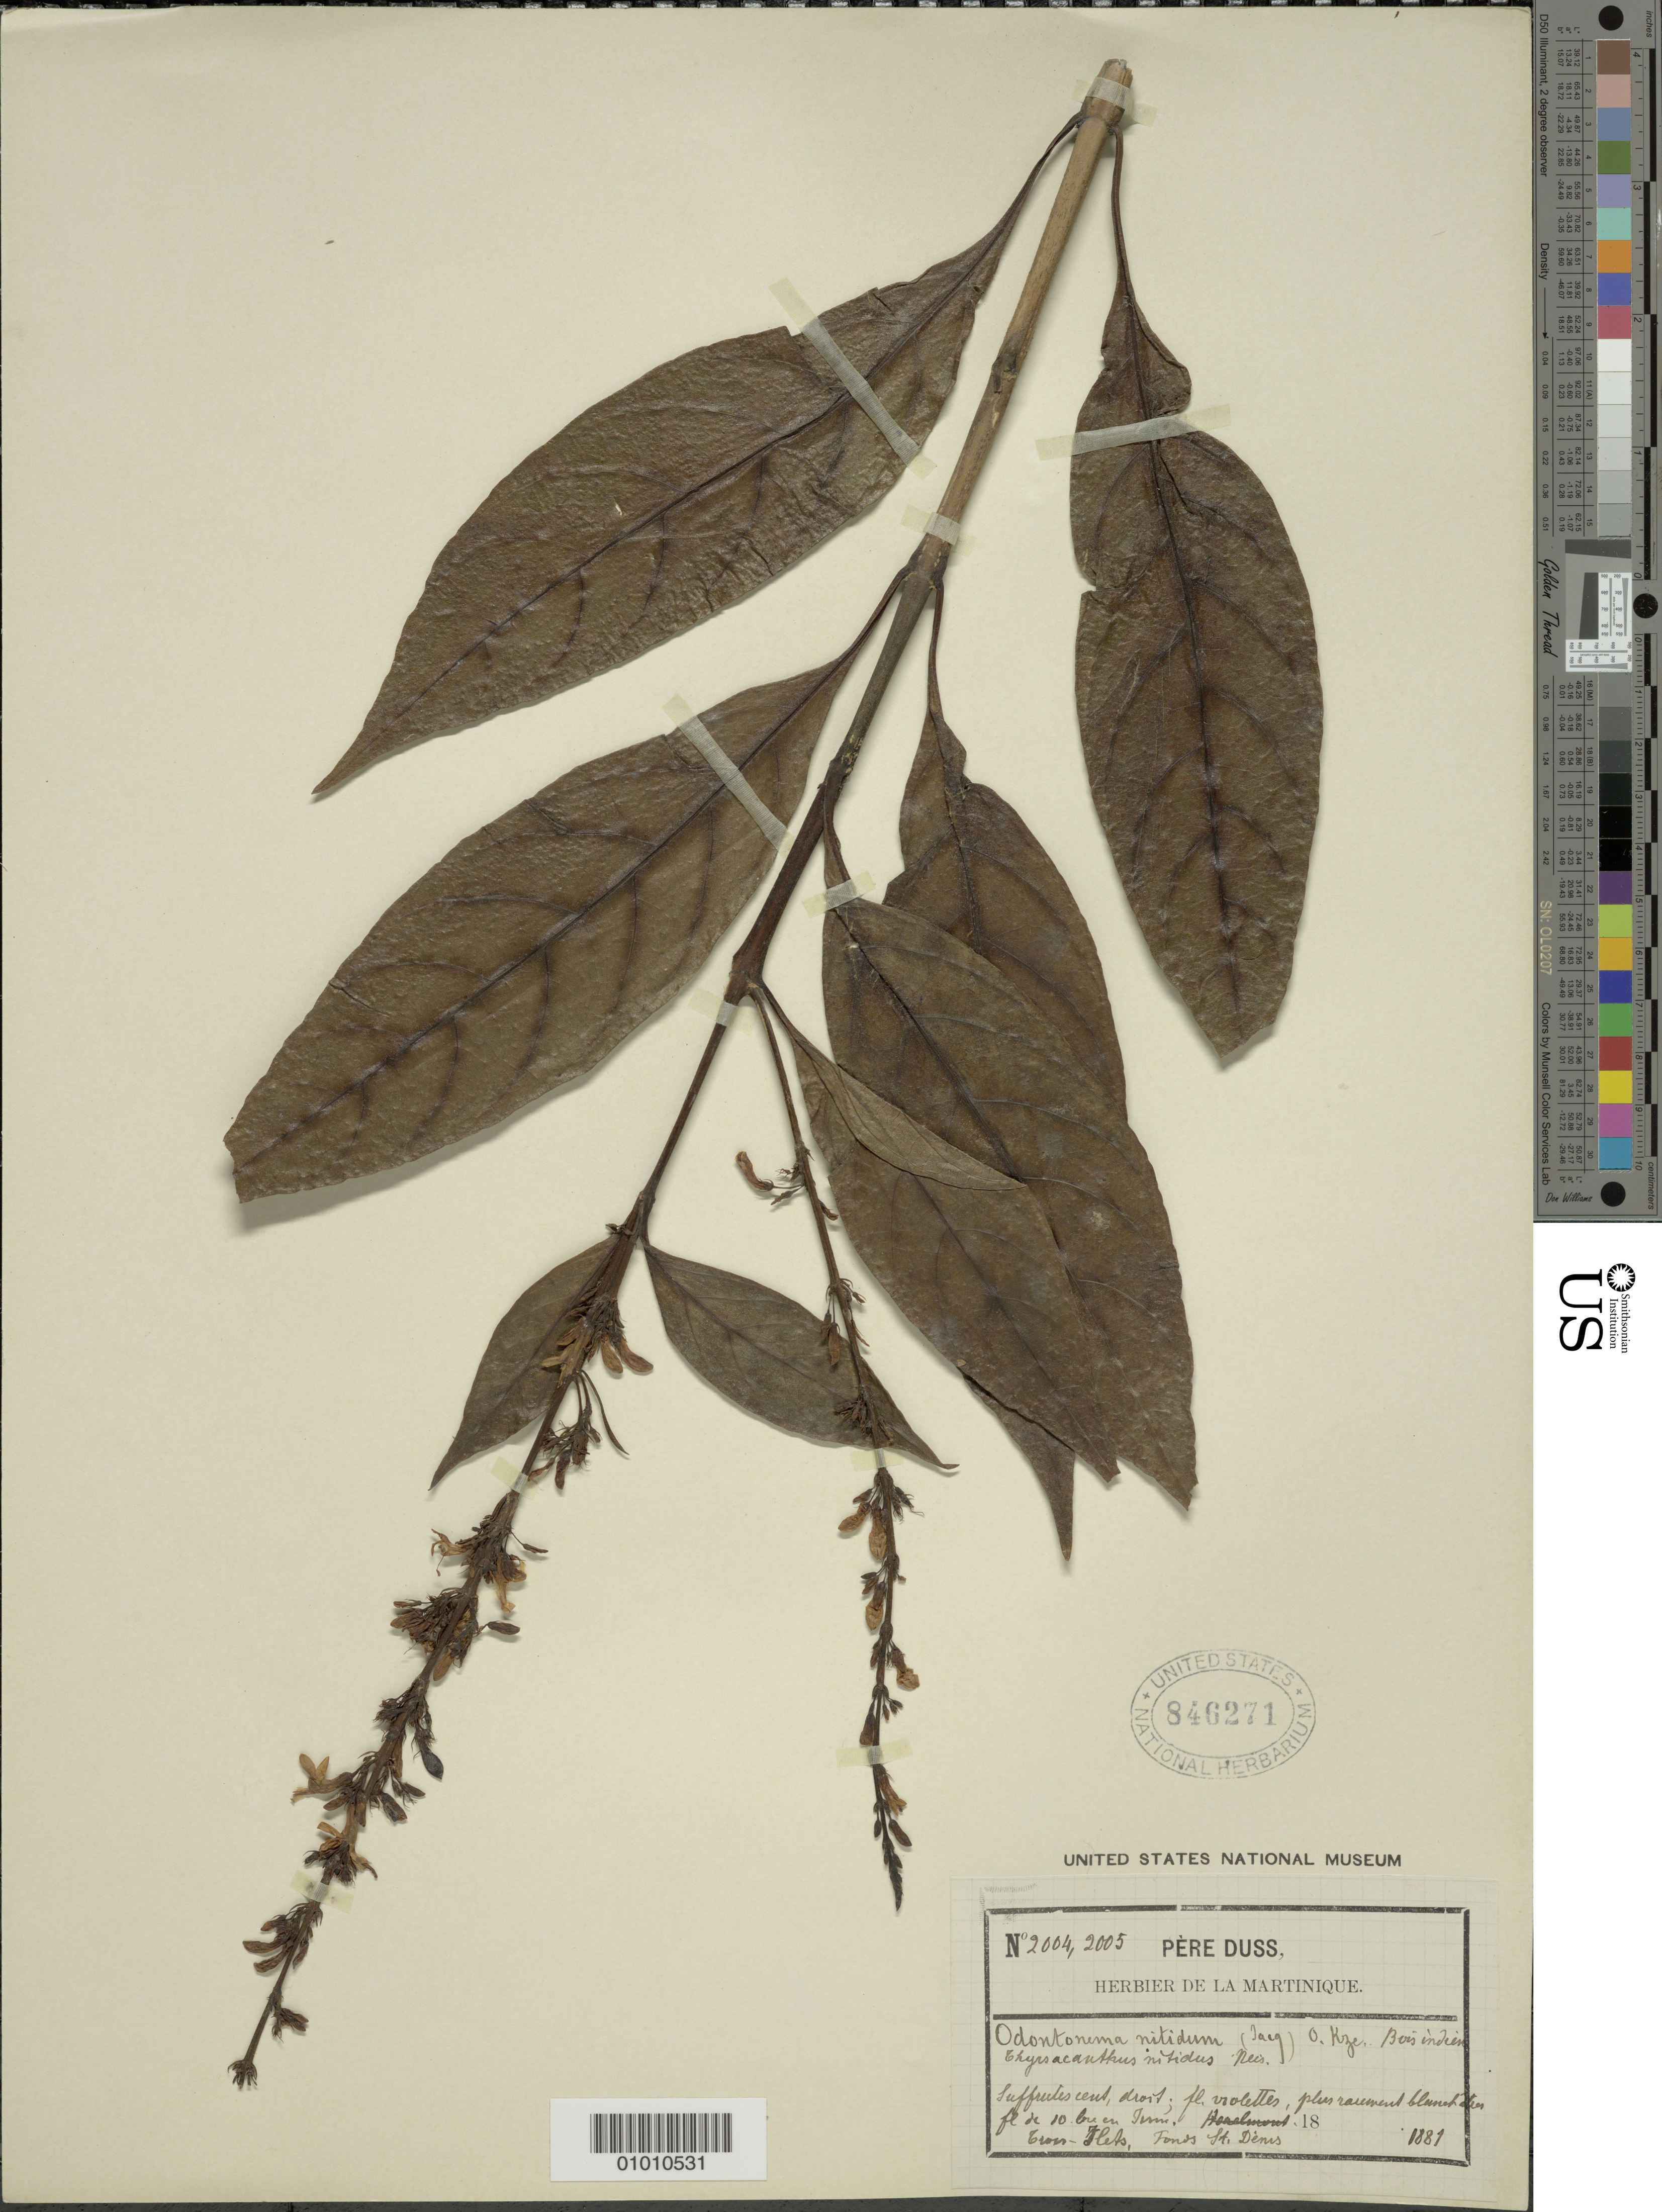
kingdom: Plantae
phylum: Tracheophyta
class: Magnoliopsida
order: Lamiales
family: Acanthaceae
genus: Odontonema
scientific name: Odontonema nitidum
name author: (Jacq.) Kuntze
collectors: Père Duss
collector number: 2004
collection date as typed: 1871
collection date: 1871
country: Martinique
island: Martinique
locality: Tron-Islets, Fonds St. Denis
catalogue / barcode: US 846271